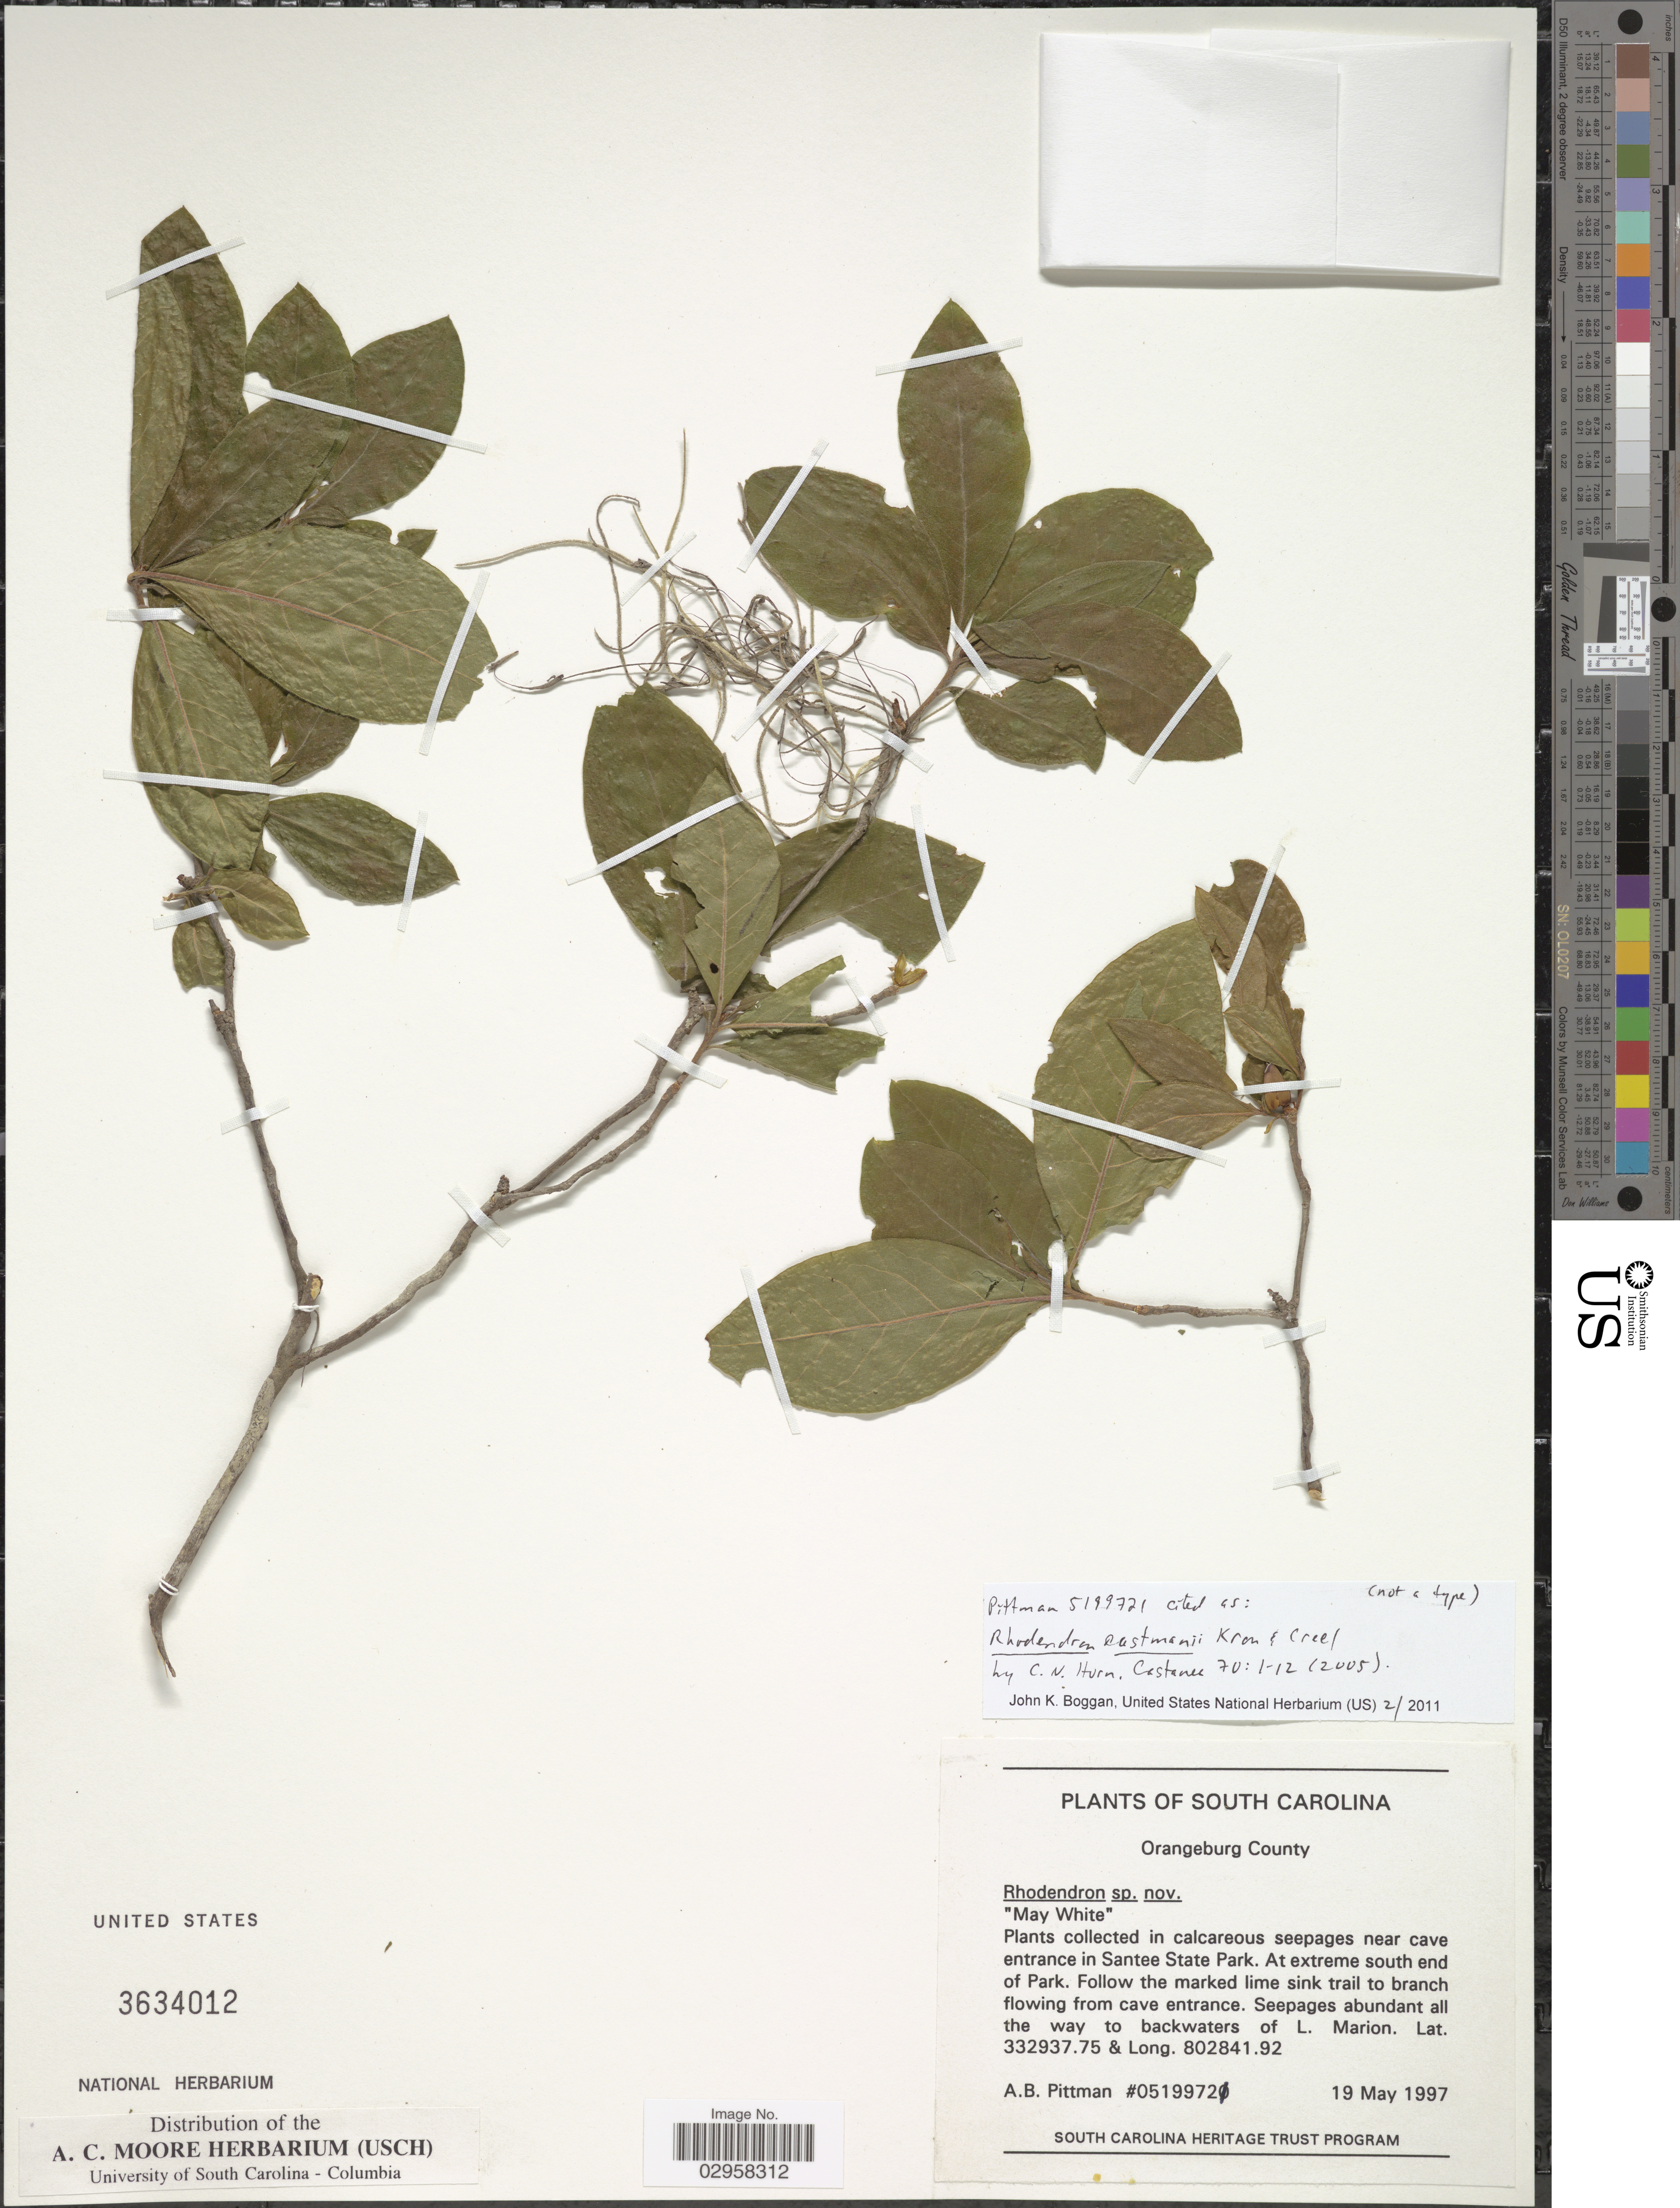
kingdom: Plantae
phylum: Tracheophyta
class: Magnoliopsida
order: Ericales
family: Ericaceae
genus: Rhododendron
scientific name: Rhododendron eastmanii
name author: Kron & Creel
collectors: A. B. Pittman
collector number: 0519972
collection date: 1997-05-19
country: United States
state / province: South Carolina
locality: Orangeburg County. In calcareous seepages near cave entrance in Santee State Park. At extreme south end of Park. Follow the marked lime sink trail to branch flowing from cave entrance. Seepages abundant all the way to backwaters of L. Marion.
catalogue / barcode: US 3634012